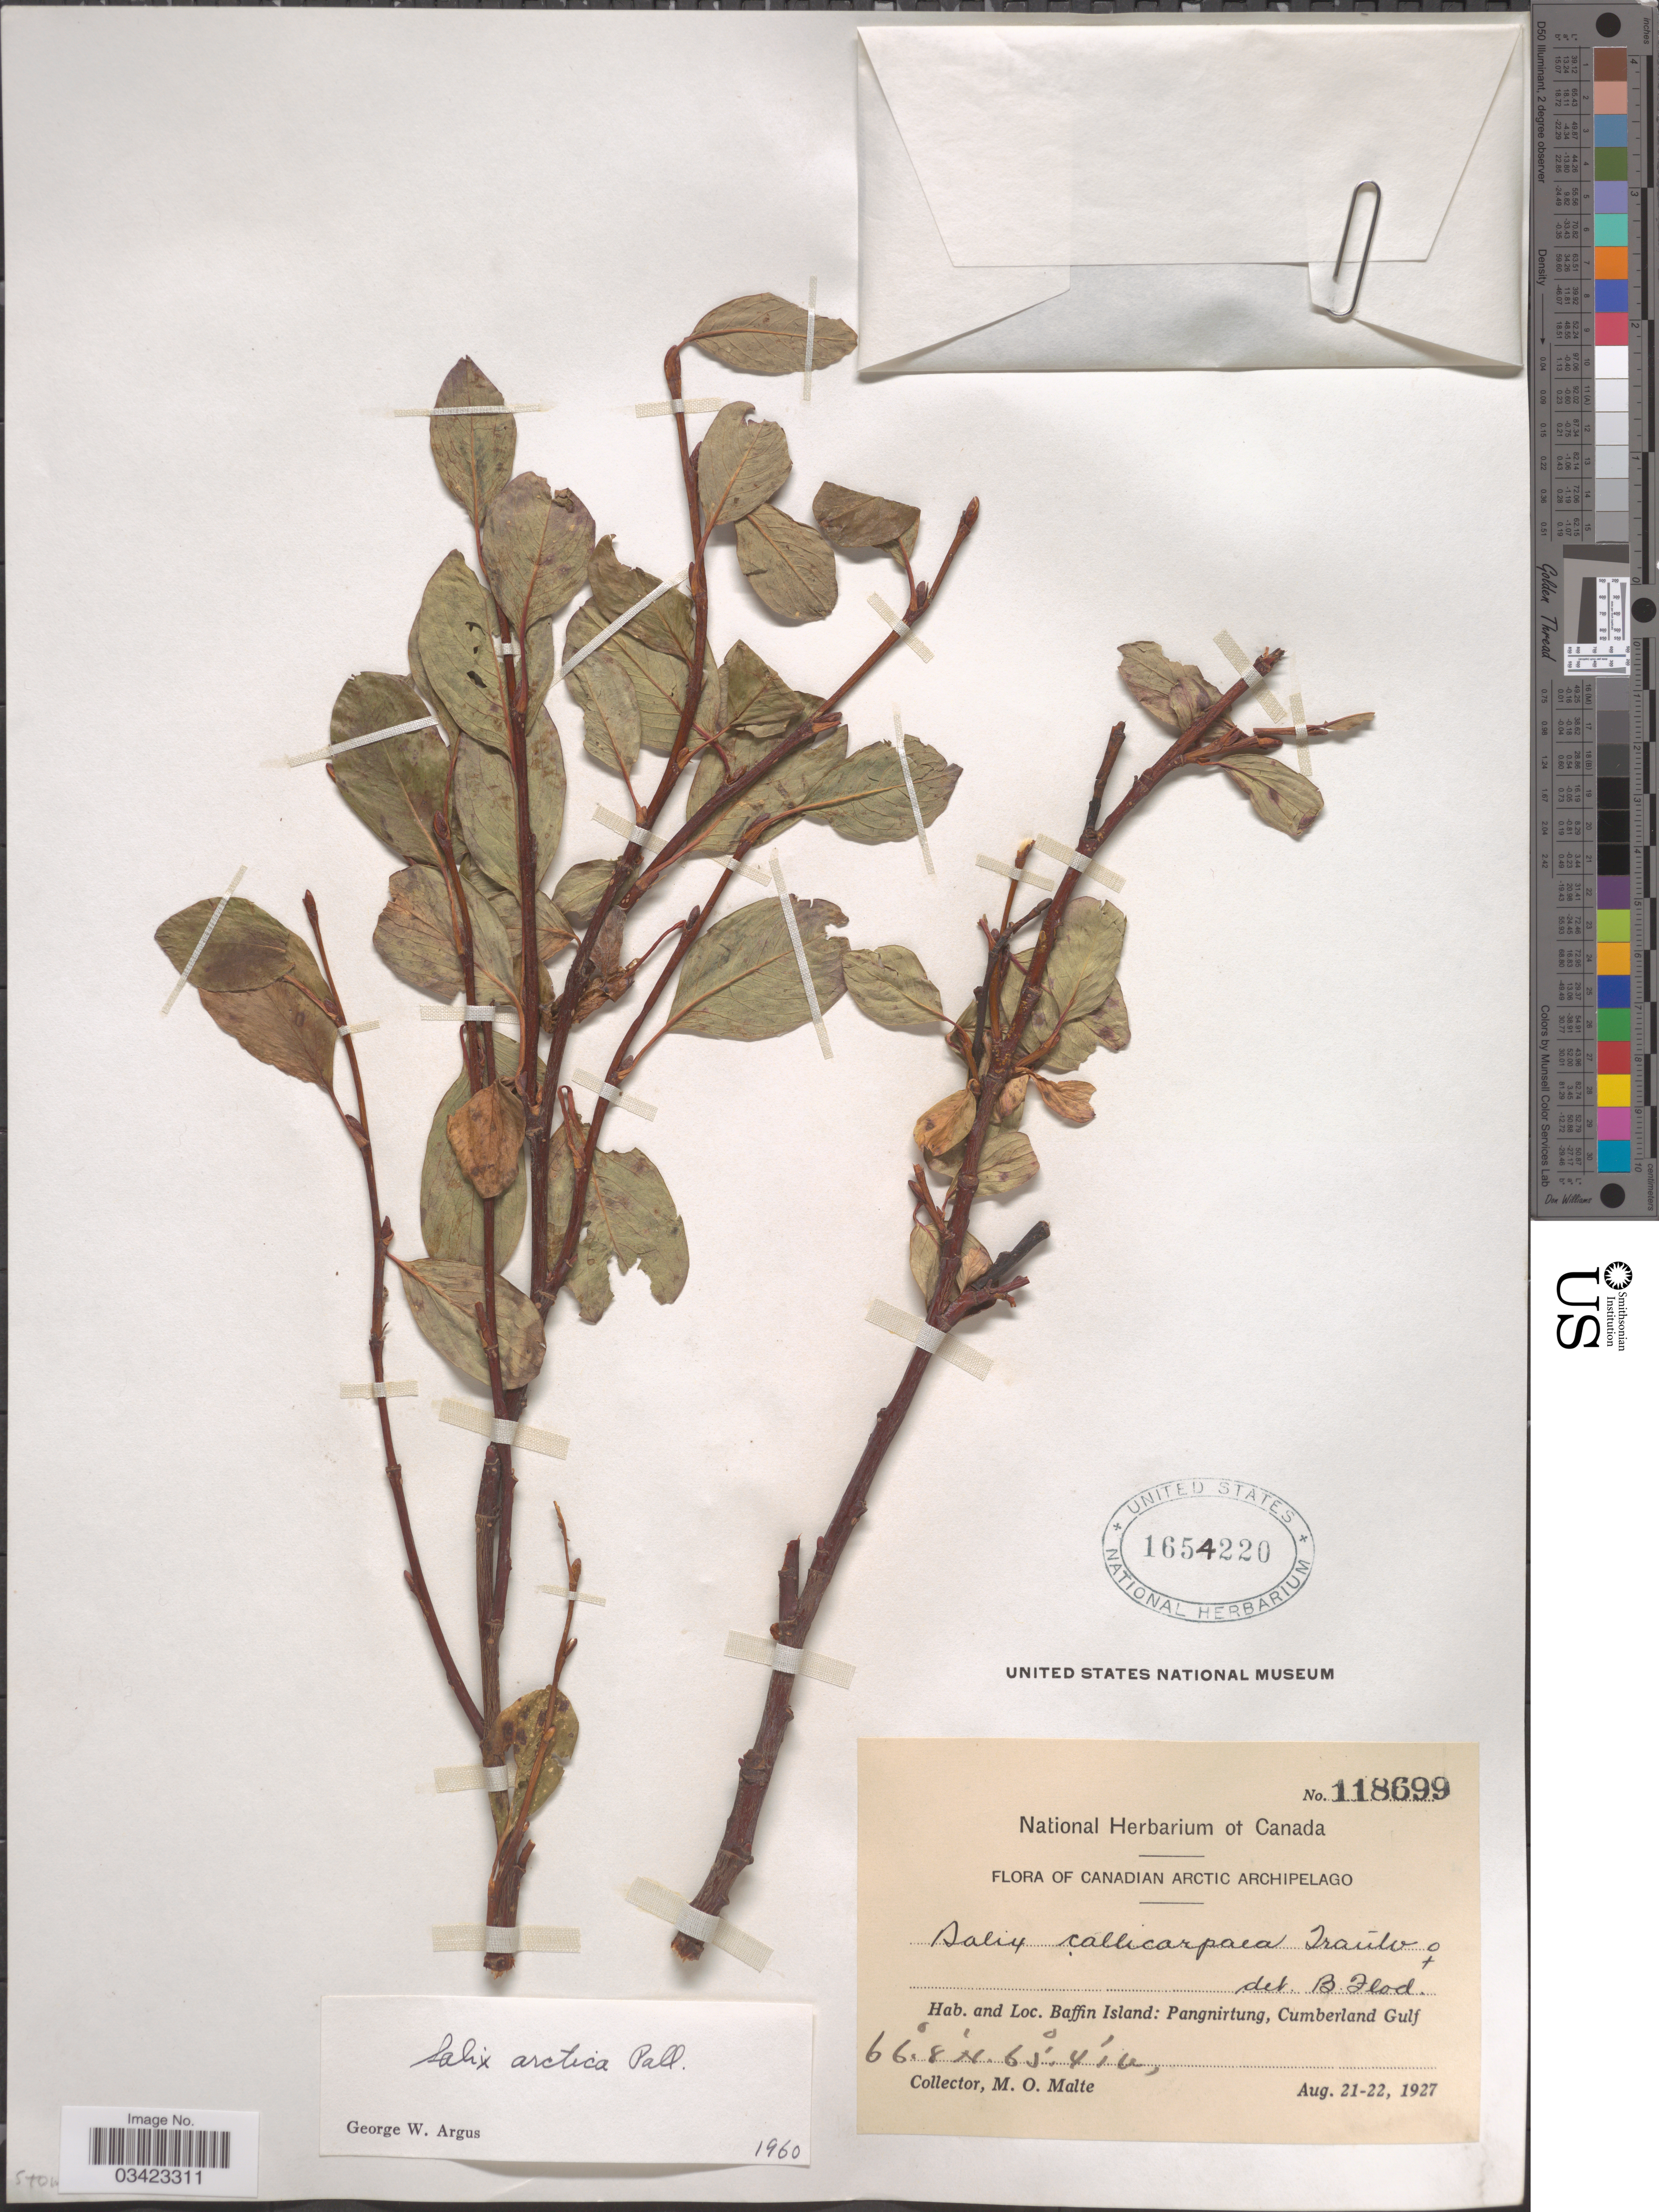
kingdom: Plantae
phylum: Tracheophyta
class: Magnoliopsida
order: Malpighiales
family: Salicaceae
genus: Salix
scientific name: Salix arctica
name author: Pall.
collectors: M. O. Malte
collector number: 118699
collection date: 1927-08-21/1927-08-22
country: Canada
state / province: Nunavut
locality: Canadian Arctic Archipelago. Baffin Island: Pangnirtung, Cumberland Gulf.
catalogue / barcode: US 1654220